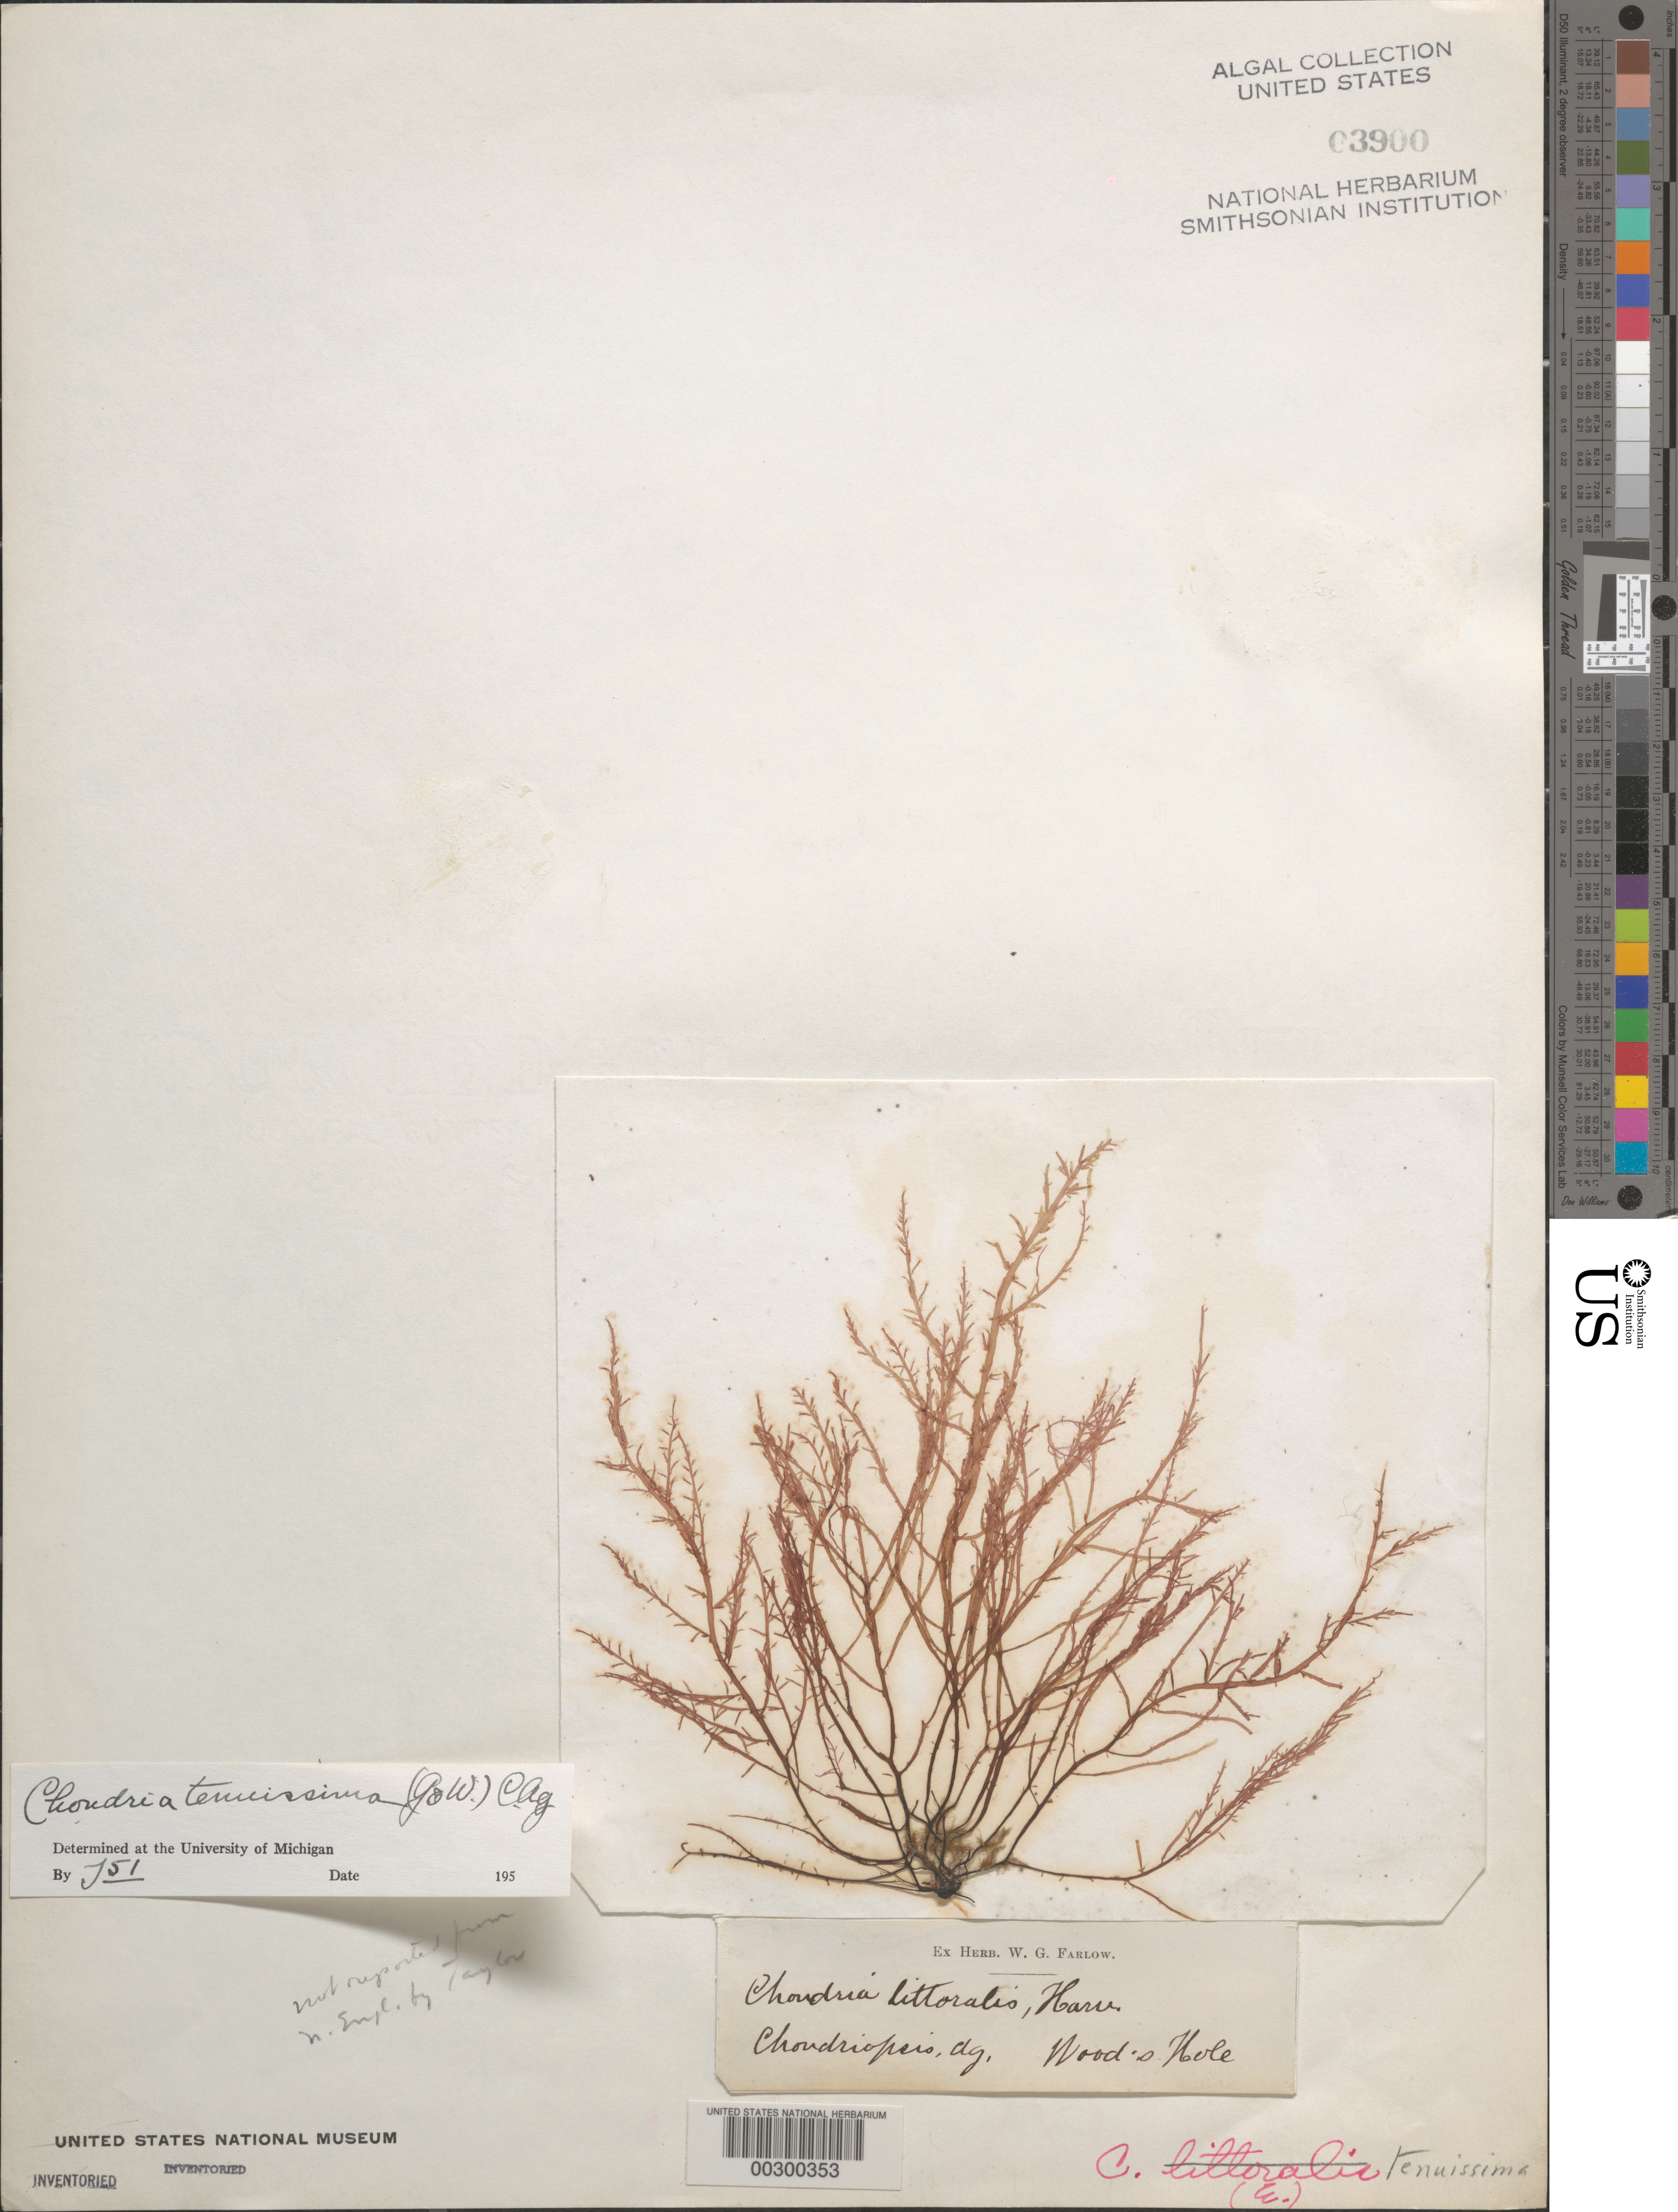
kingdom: Plantae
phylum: Rhodophyta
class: Florideophyceae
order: Ceramiales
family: Rhodomelaceae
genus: Chondria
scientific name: Chondria capillaris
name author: M.J. Wynne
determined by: Algae name updating Project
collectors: W. Farlow (Herbarium)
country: United States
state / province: Massachusetts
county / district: Barnstable County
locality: Woods Hole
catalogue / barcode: US 3900